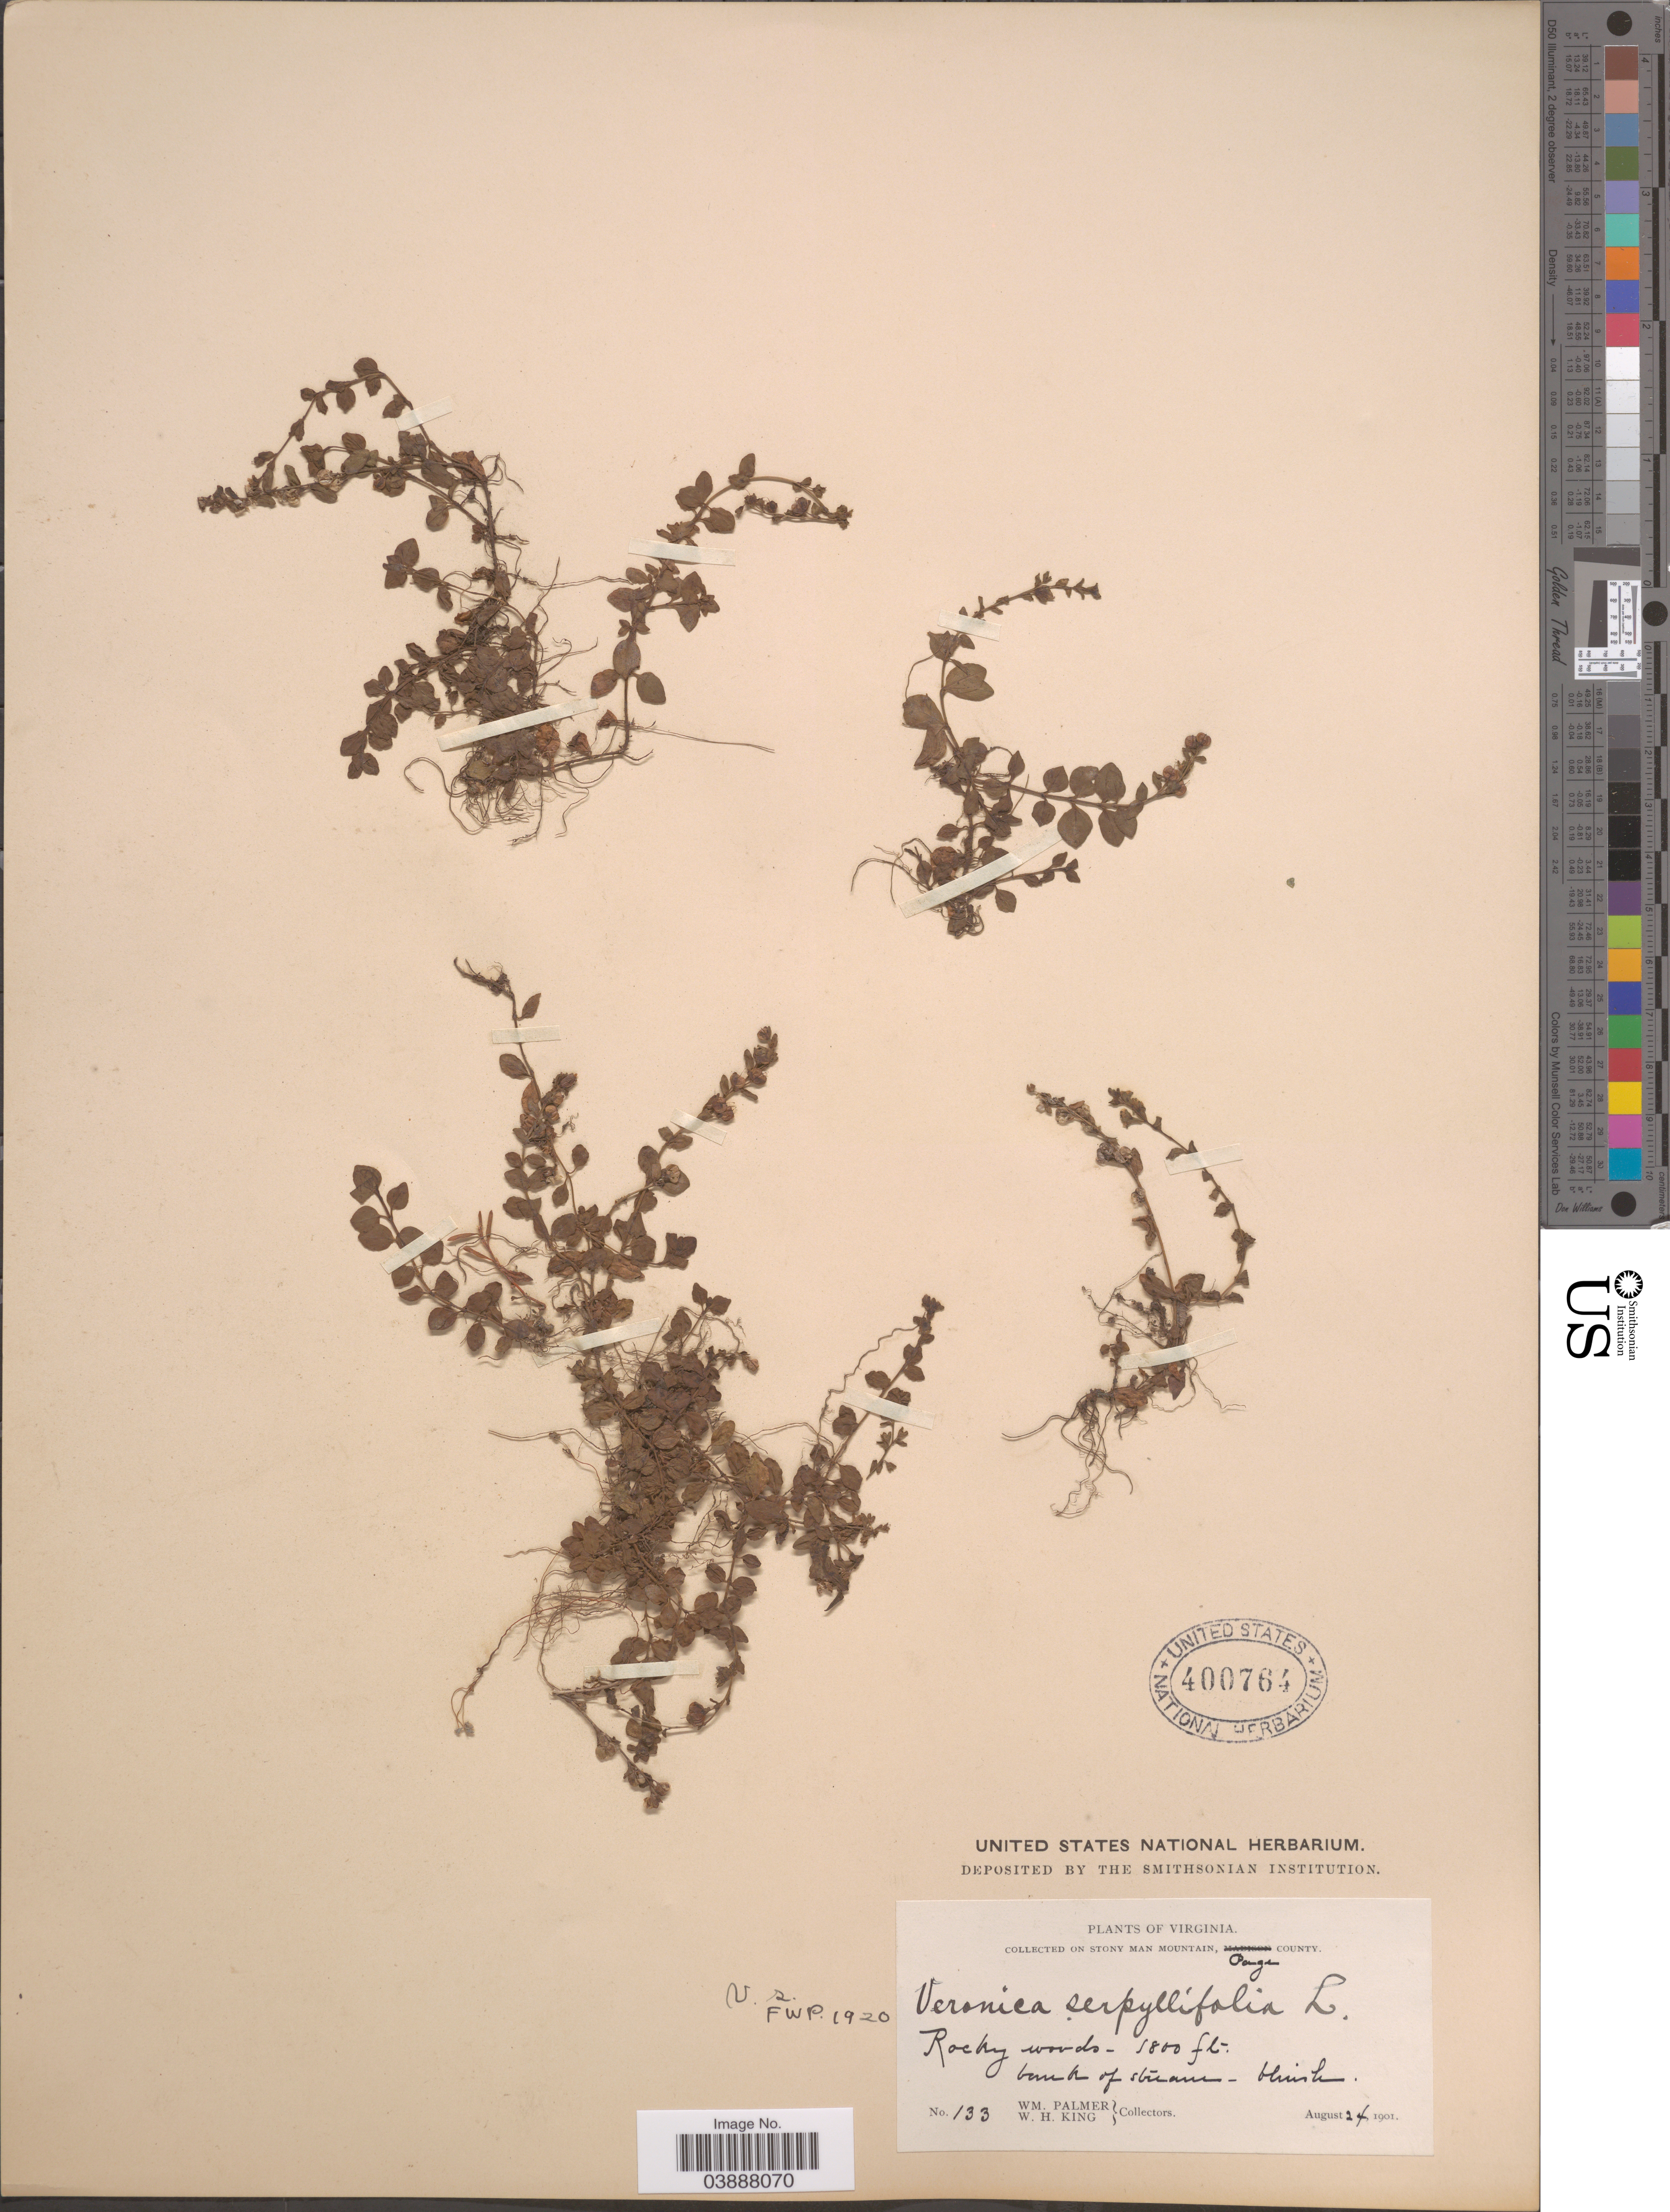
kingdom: Plantae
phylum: Tracheophyta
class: Magnoliopsida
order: Lamiales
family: Plantaginaceae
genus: Veronica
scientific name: Veronica serpyllifolia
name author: L.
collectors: W. Palmer & W. H. King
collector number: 133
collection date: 1901-08-24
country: United States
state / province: Virginia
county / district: Page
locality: On Stony Man Mountain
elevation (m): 549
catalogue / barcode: US 400764